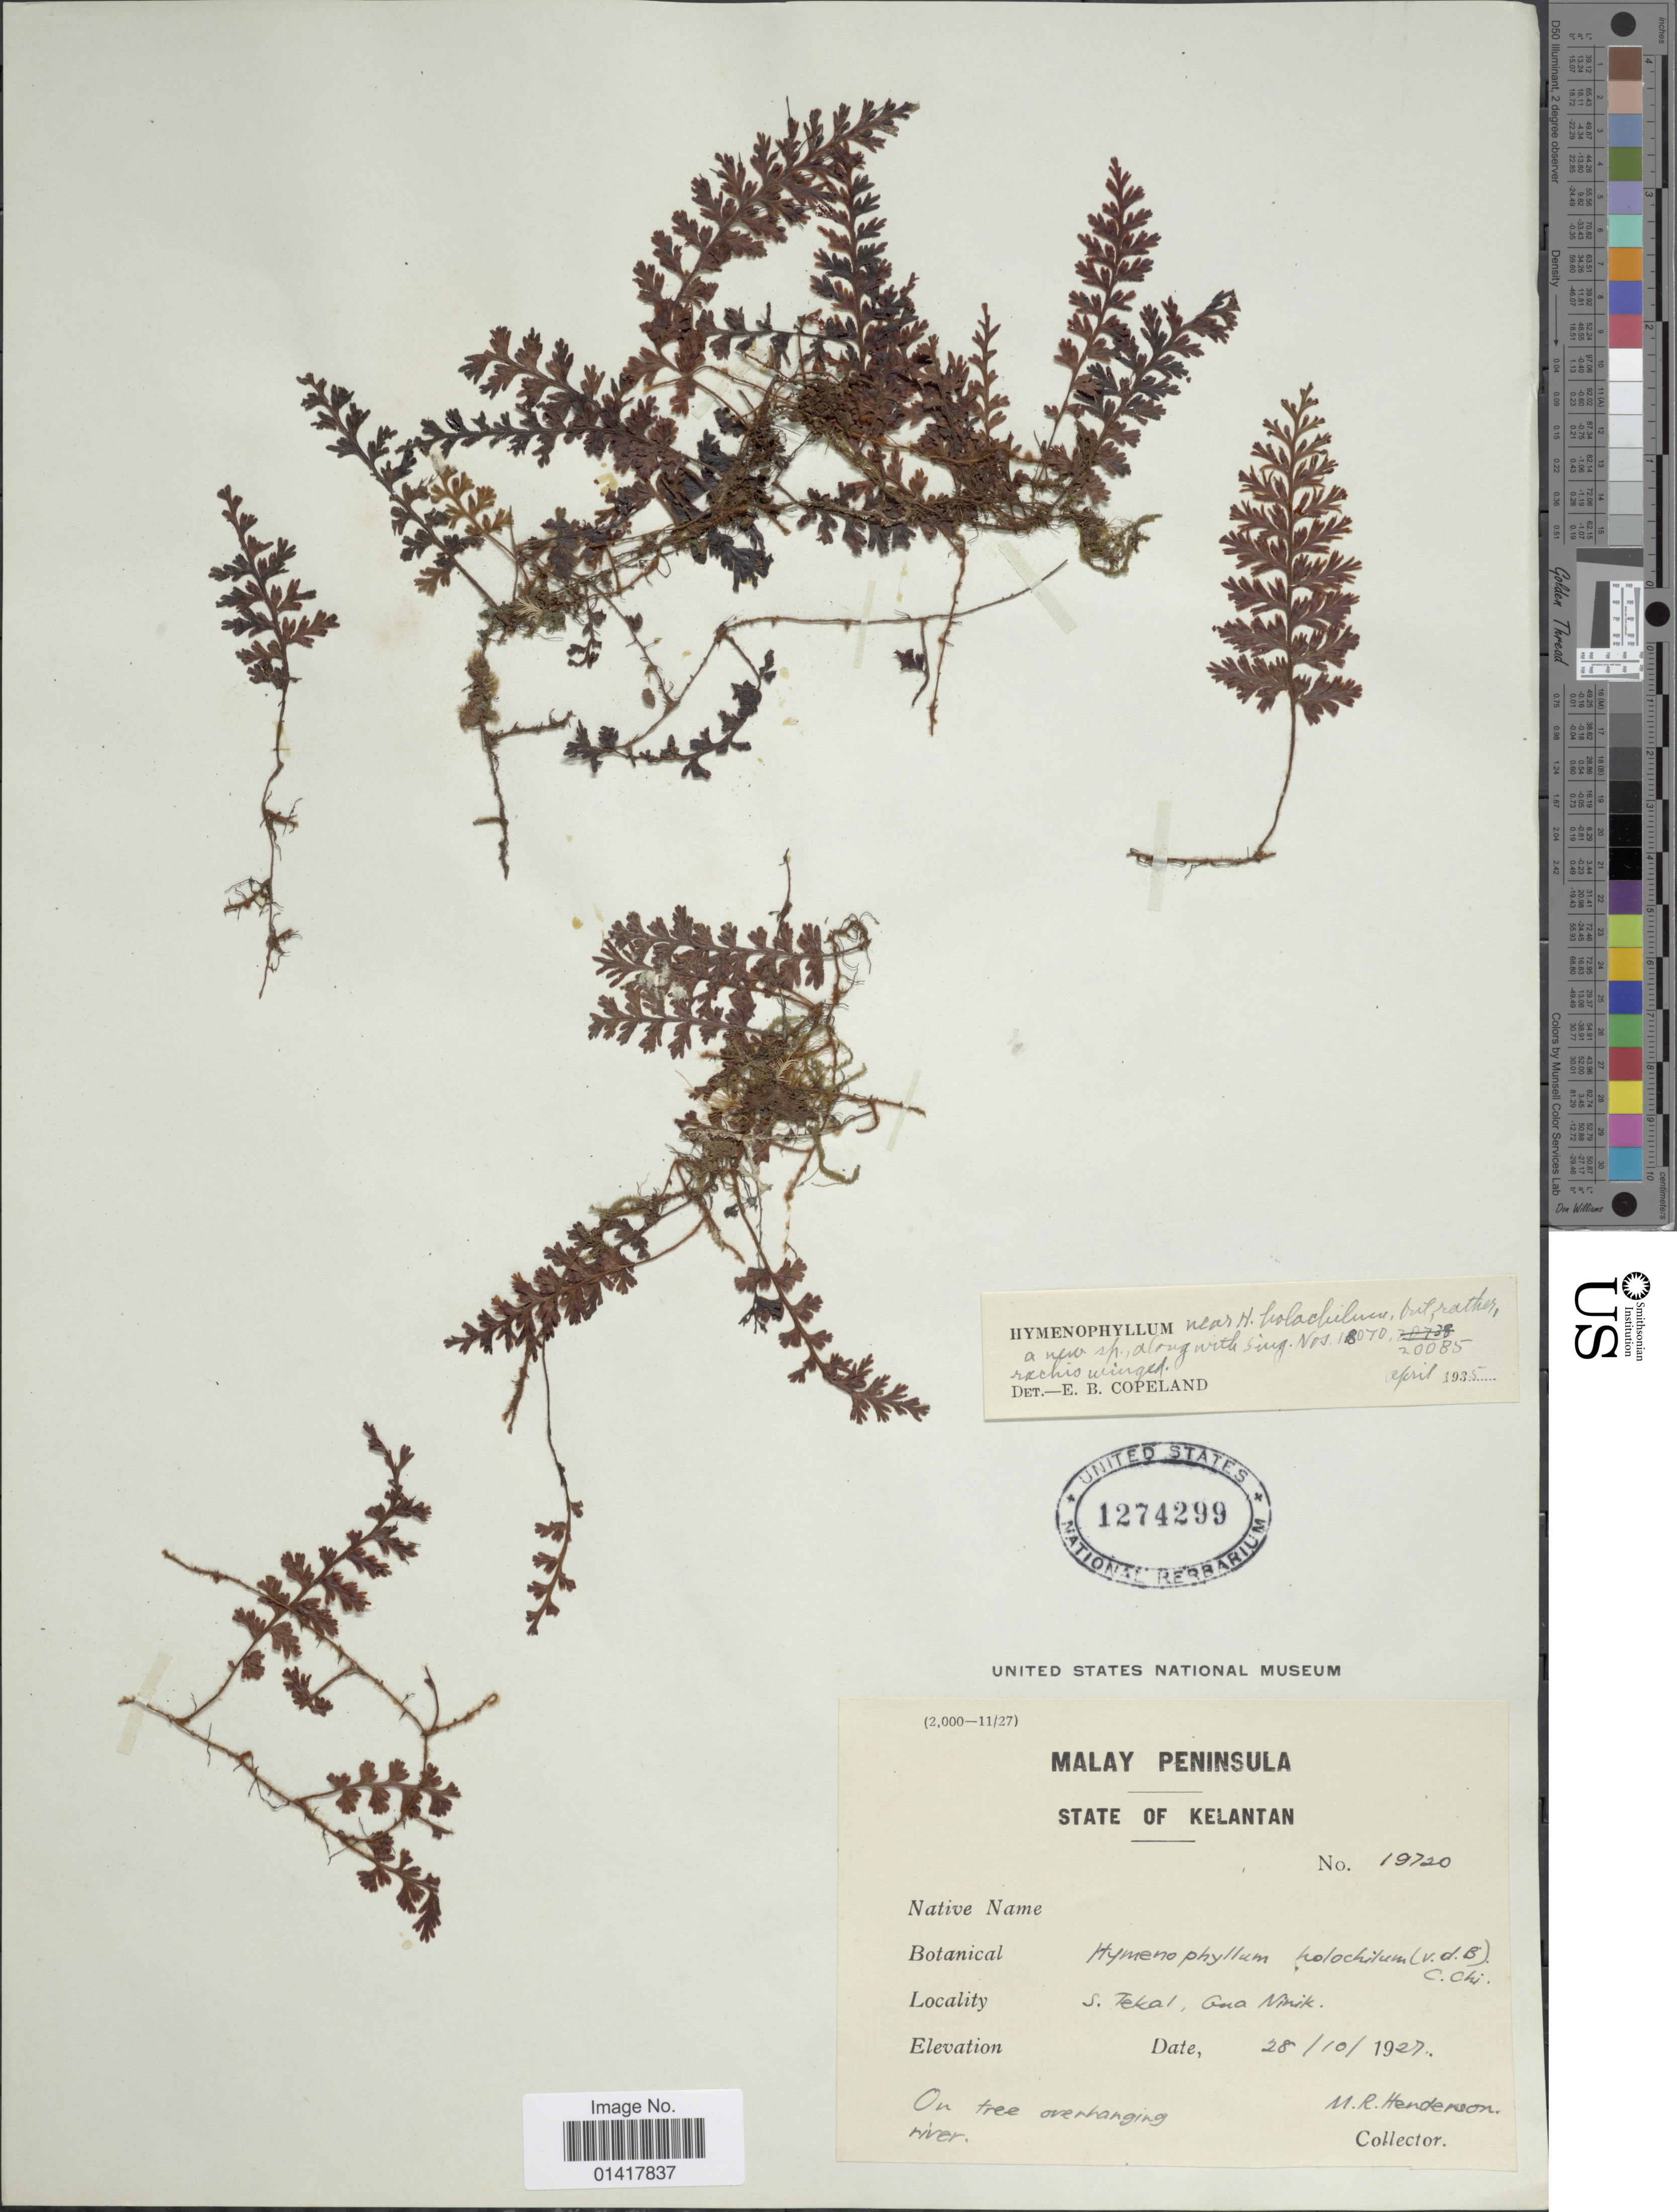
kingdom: Plantae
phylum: Tracheophyta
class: Polypodiopsida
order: Hymenophyllales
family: Hymenophyllaceae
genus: Hymenophyllum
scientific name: Hymenophyllum holochilum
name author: (Bosch) C. Chr.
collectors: M. Henderson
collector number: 19720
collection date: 1927-10-28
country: Malaysia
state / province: Kelantan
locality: State of Kelantan, S. Tekal, Gna Nirik. Malay Peninsula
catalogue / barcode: US 1274299